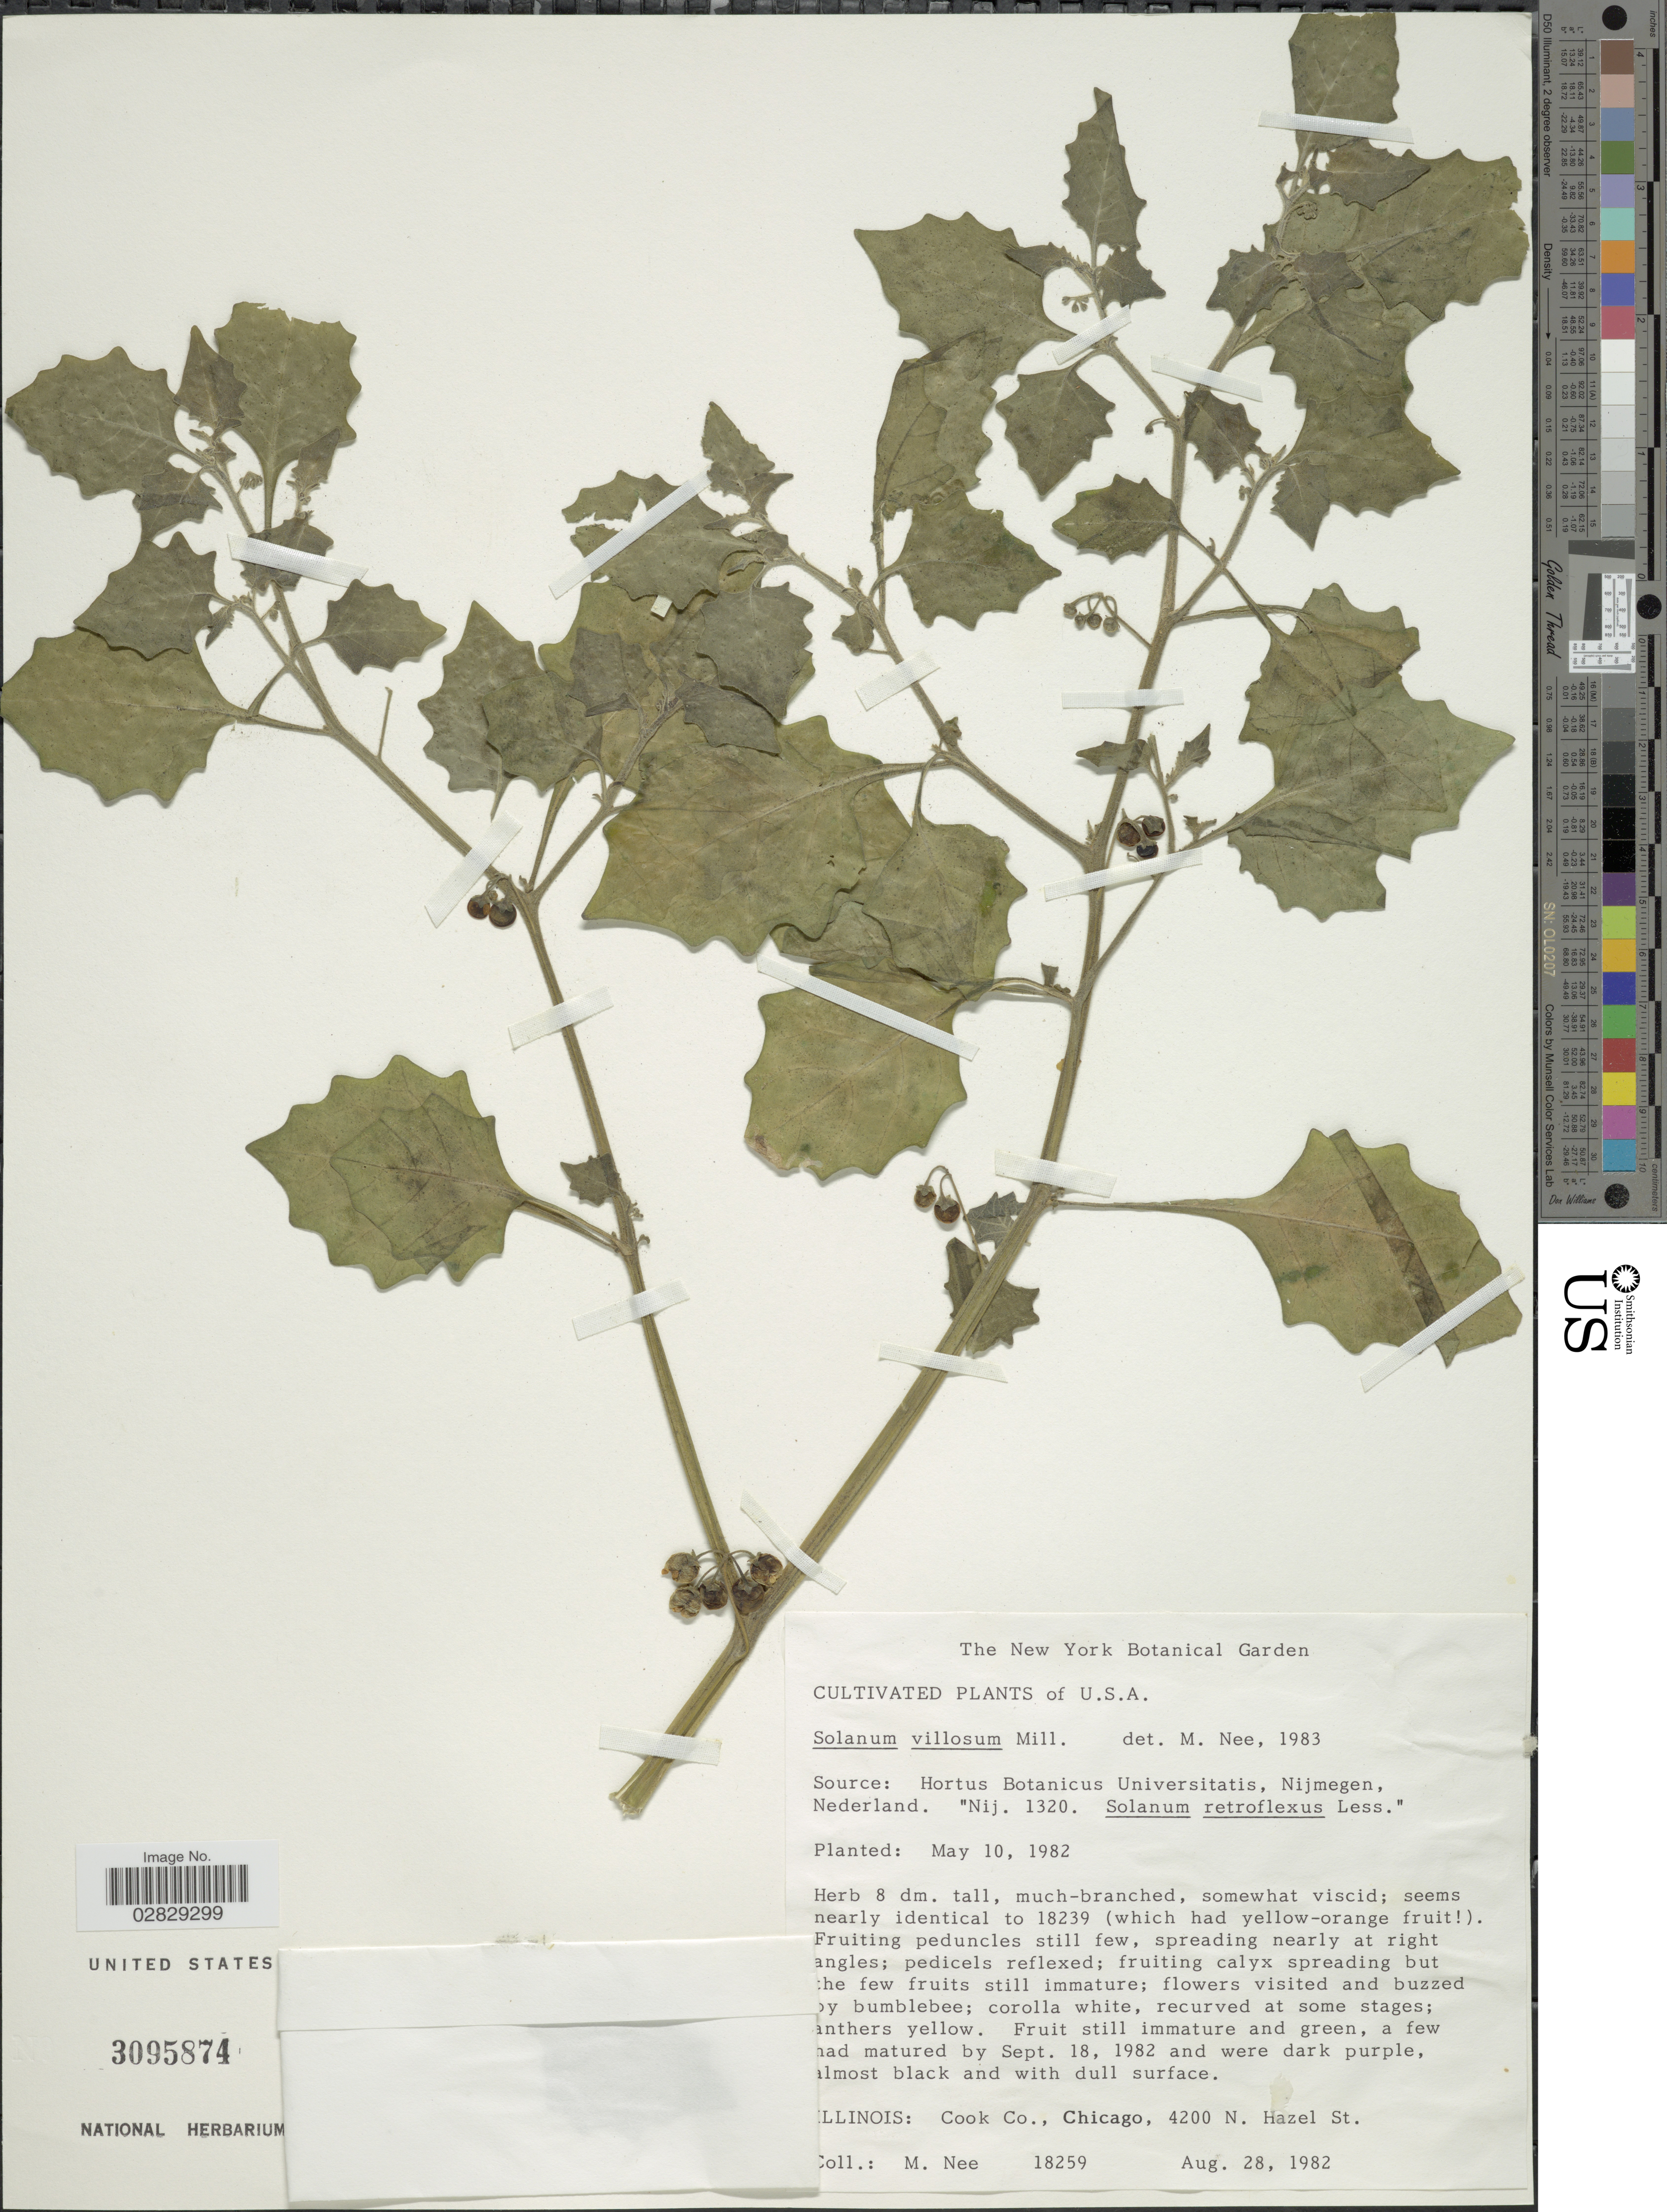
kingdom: Plantae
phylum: Tracheophyta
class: Magnoliopsida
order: Solanales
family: Solanaceae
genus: Solanum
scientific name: Solanum villosum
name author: Mill.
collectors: M. Nee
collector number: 18259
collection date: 1982-08-28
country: United States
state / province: Illinois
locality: Cook Co., Chicago, 4200 N. Hazel St.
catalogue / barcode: US 3095874